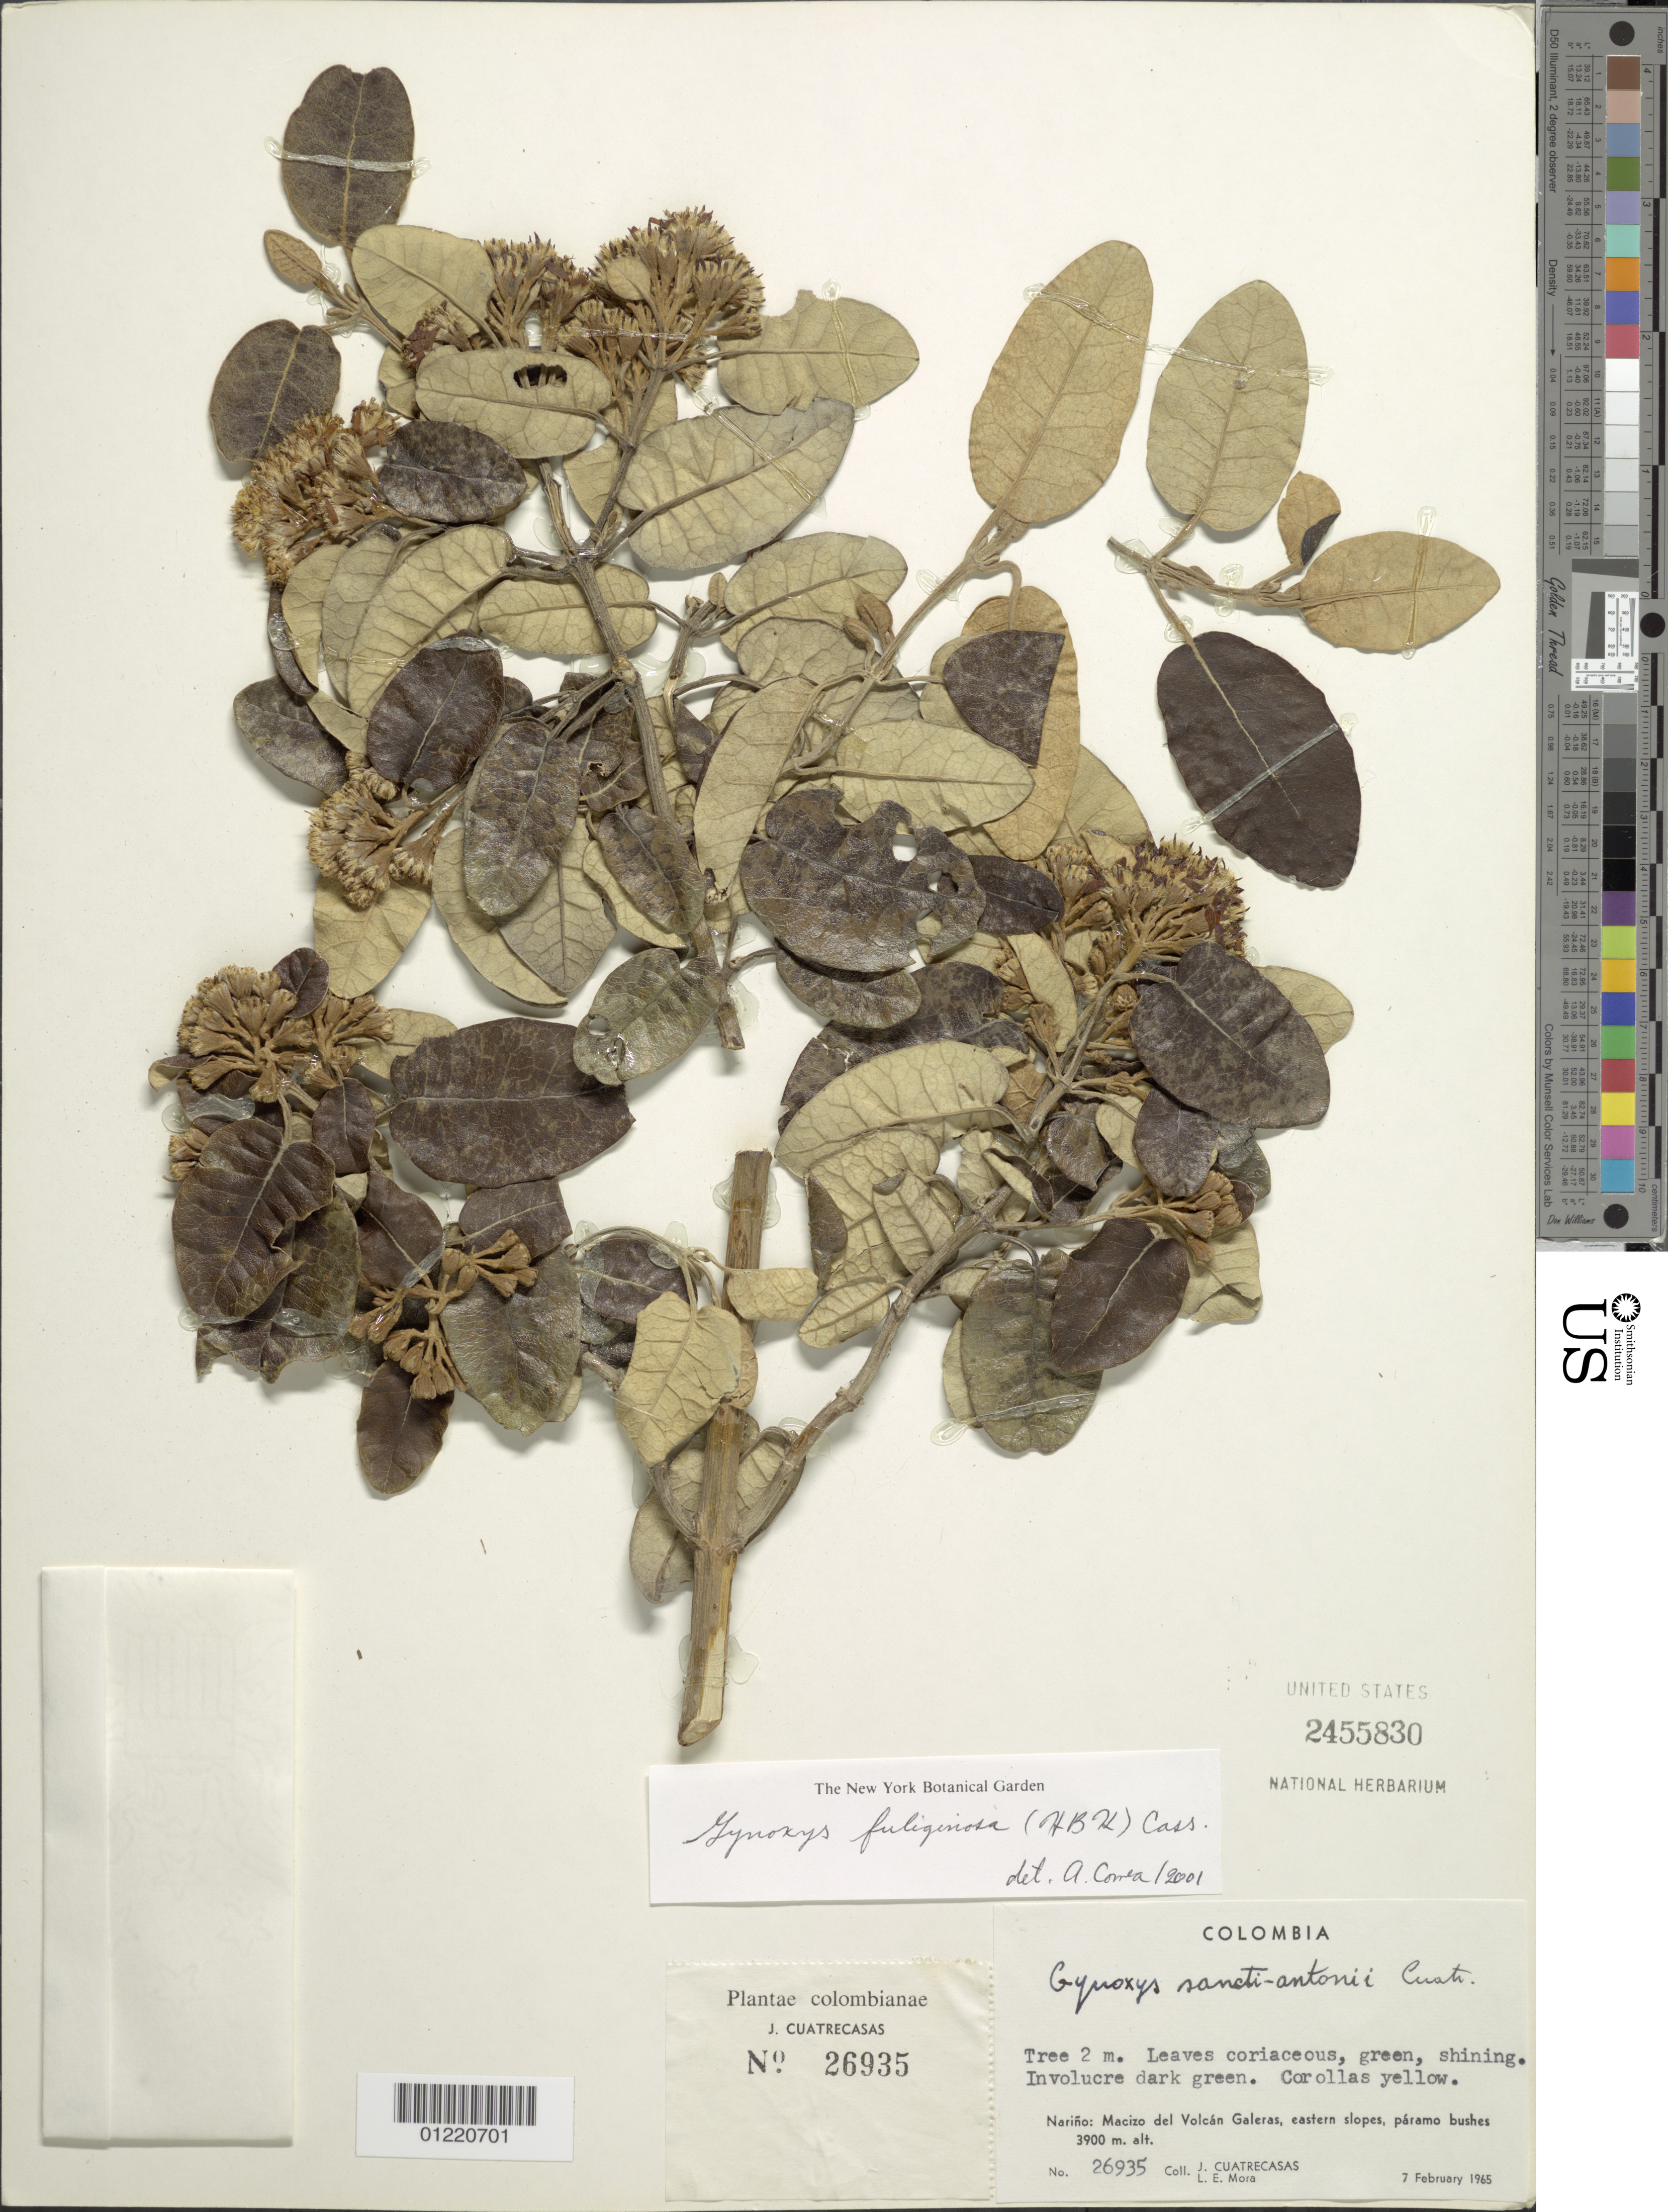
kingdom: Plantae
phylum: Tracheophyta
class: Magnoliopsida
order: Asterales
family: Asteraceae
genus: Gynoxys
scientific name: Gynoxys fuliginosa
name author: Cass.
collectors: J. Cuatrecasas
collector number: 26935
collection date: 1965-02-07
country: Colombia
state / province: Nariño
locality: Macizo del Volcán Galeras, eastern slopes, páramo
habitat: bushes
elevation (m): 3900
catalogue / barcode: US 2455830